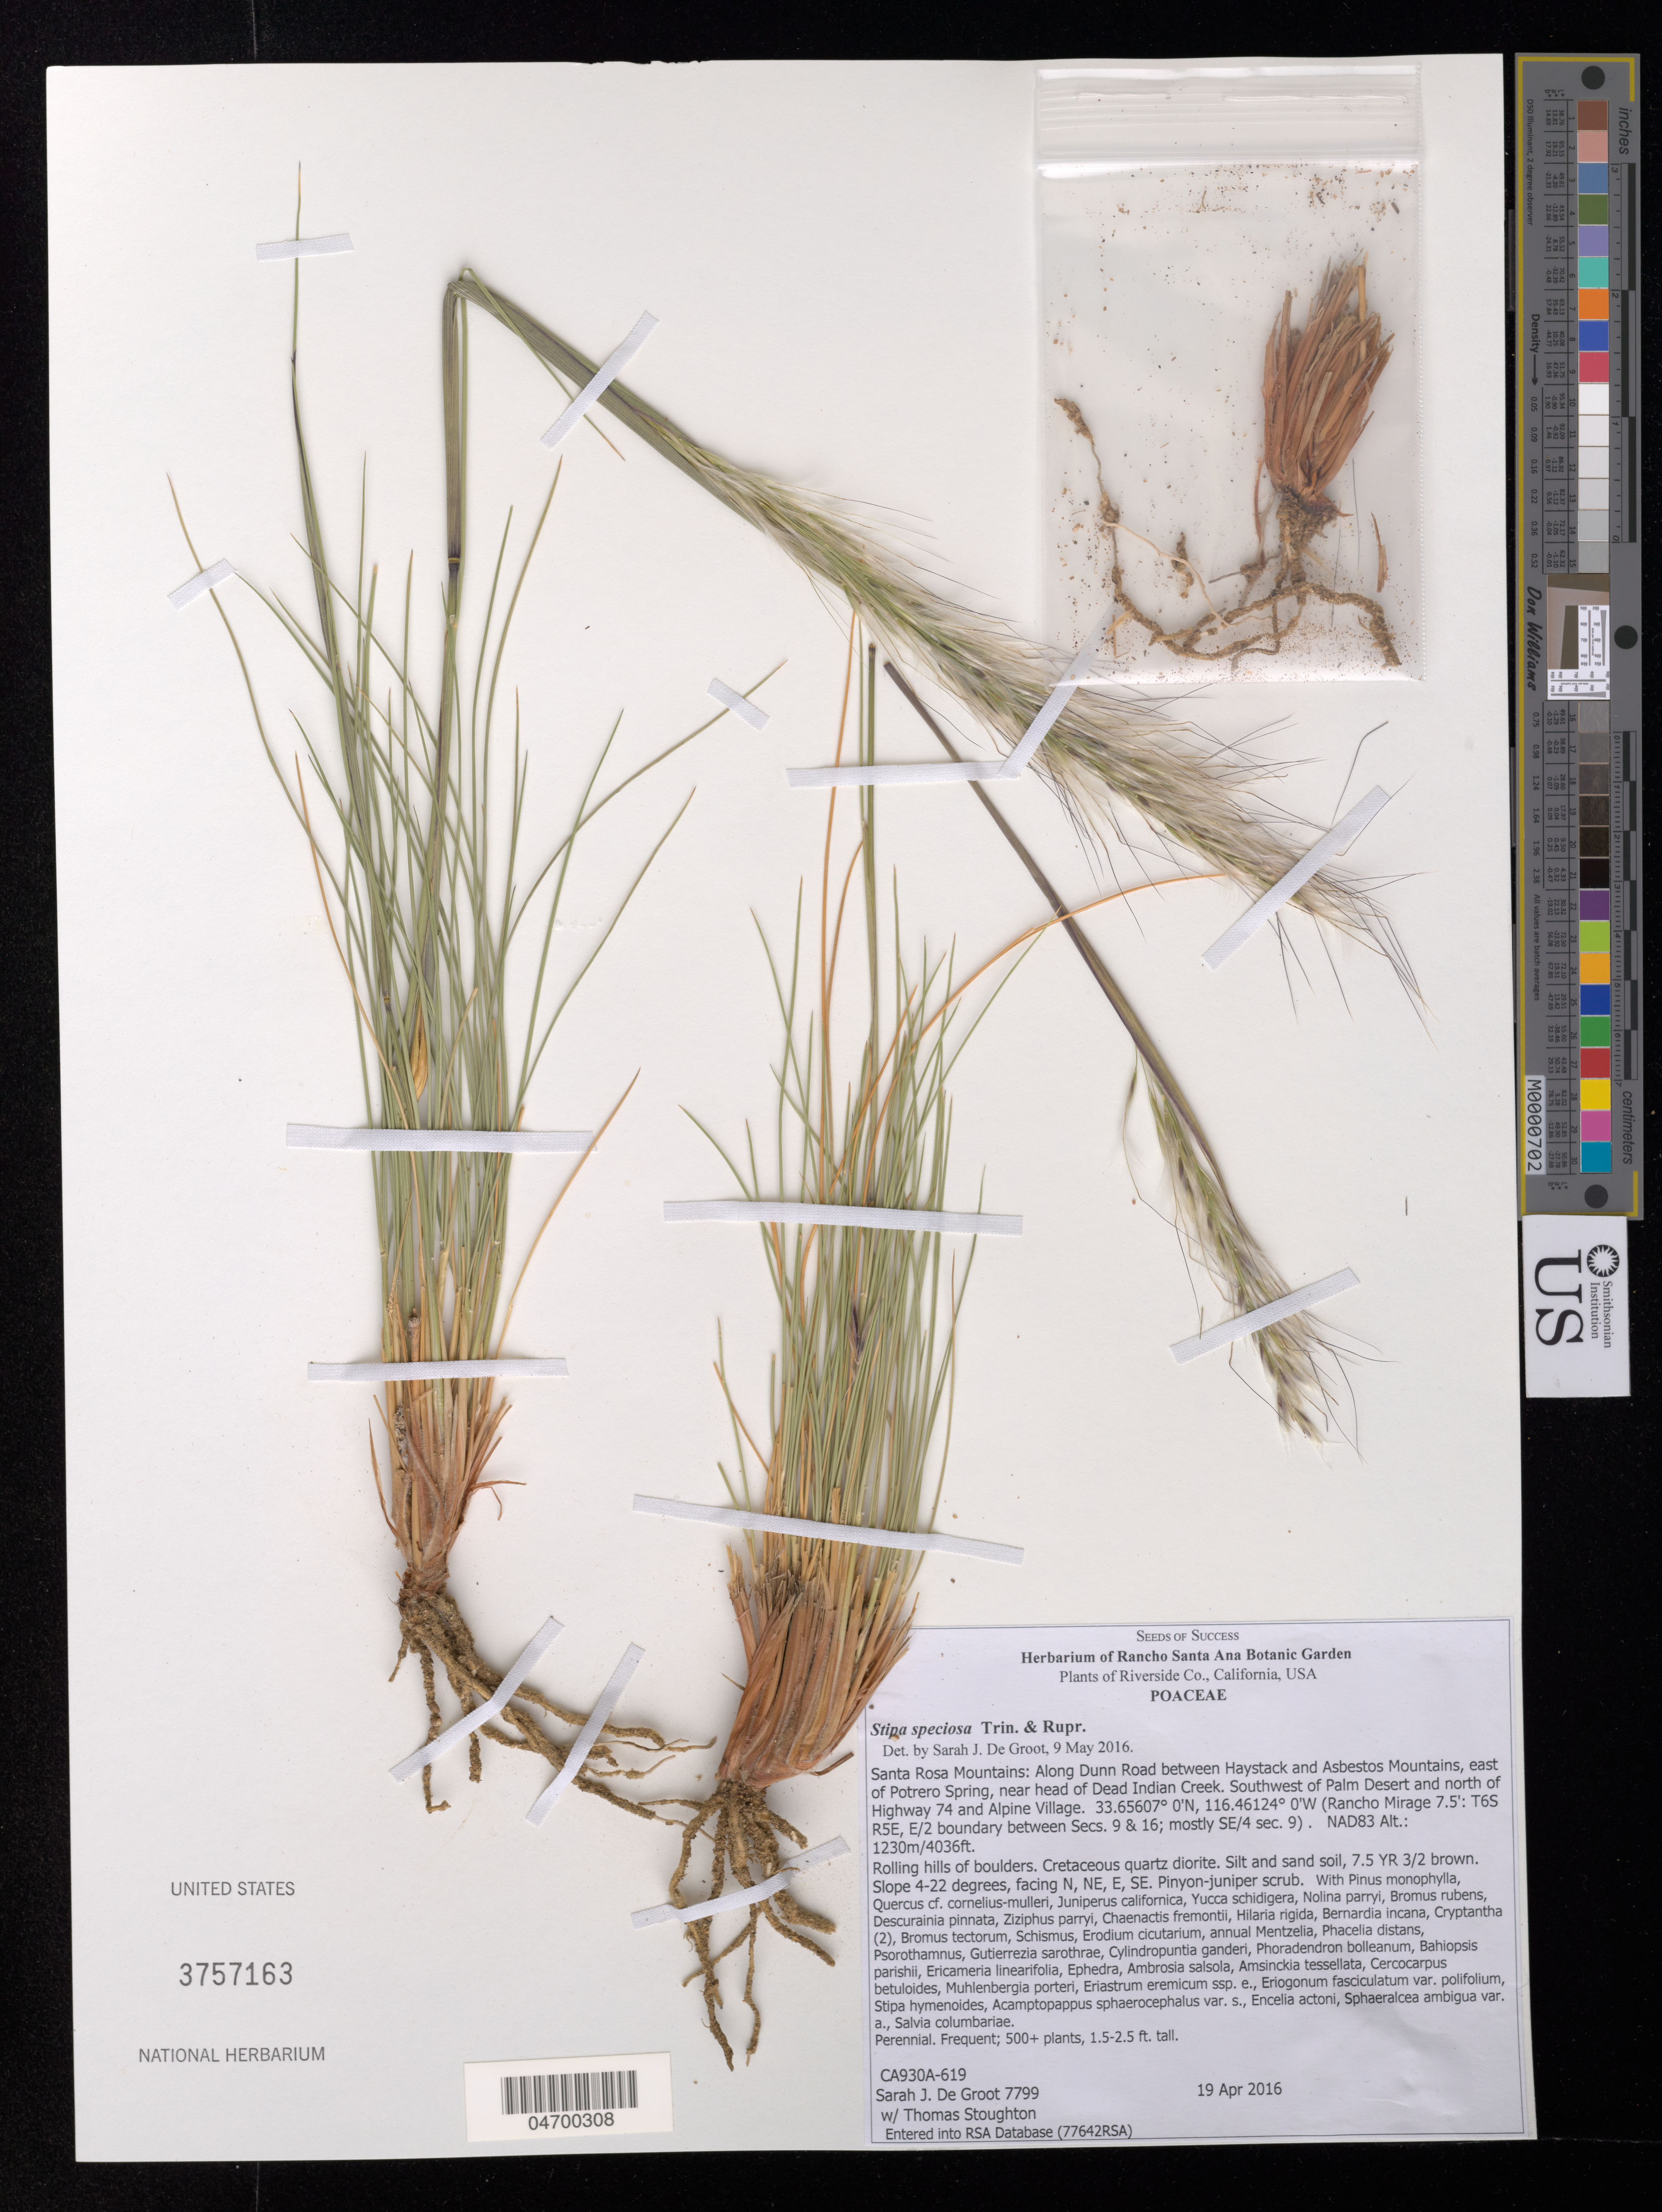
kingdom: Plantae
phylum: Tracheophyta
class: Liliopsida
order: Poales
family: Poaceae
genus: Stipa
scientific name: Stipa speciosa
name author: Trin. & Rupr.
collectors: S. De Groot & T. Stoughton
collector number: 7799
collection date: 2016-04-19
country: United States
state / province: California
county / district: Riverside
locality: Riverside Co. Santa Rosa Mountains: Along Dunn Road between Haystack and Asbestos Mountains, east of Potrero Springs, near head of Dead Indian Creek. Southwest of Palm Desert and north of Highway 74 and Alpine Village. (Rancho Mirage 7.5': T6S R5E, E/2 boundary between Secs. 9 & 16; mostly SE/4 sec. 9).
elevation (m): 1230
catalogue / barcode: US 3757163